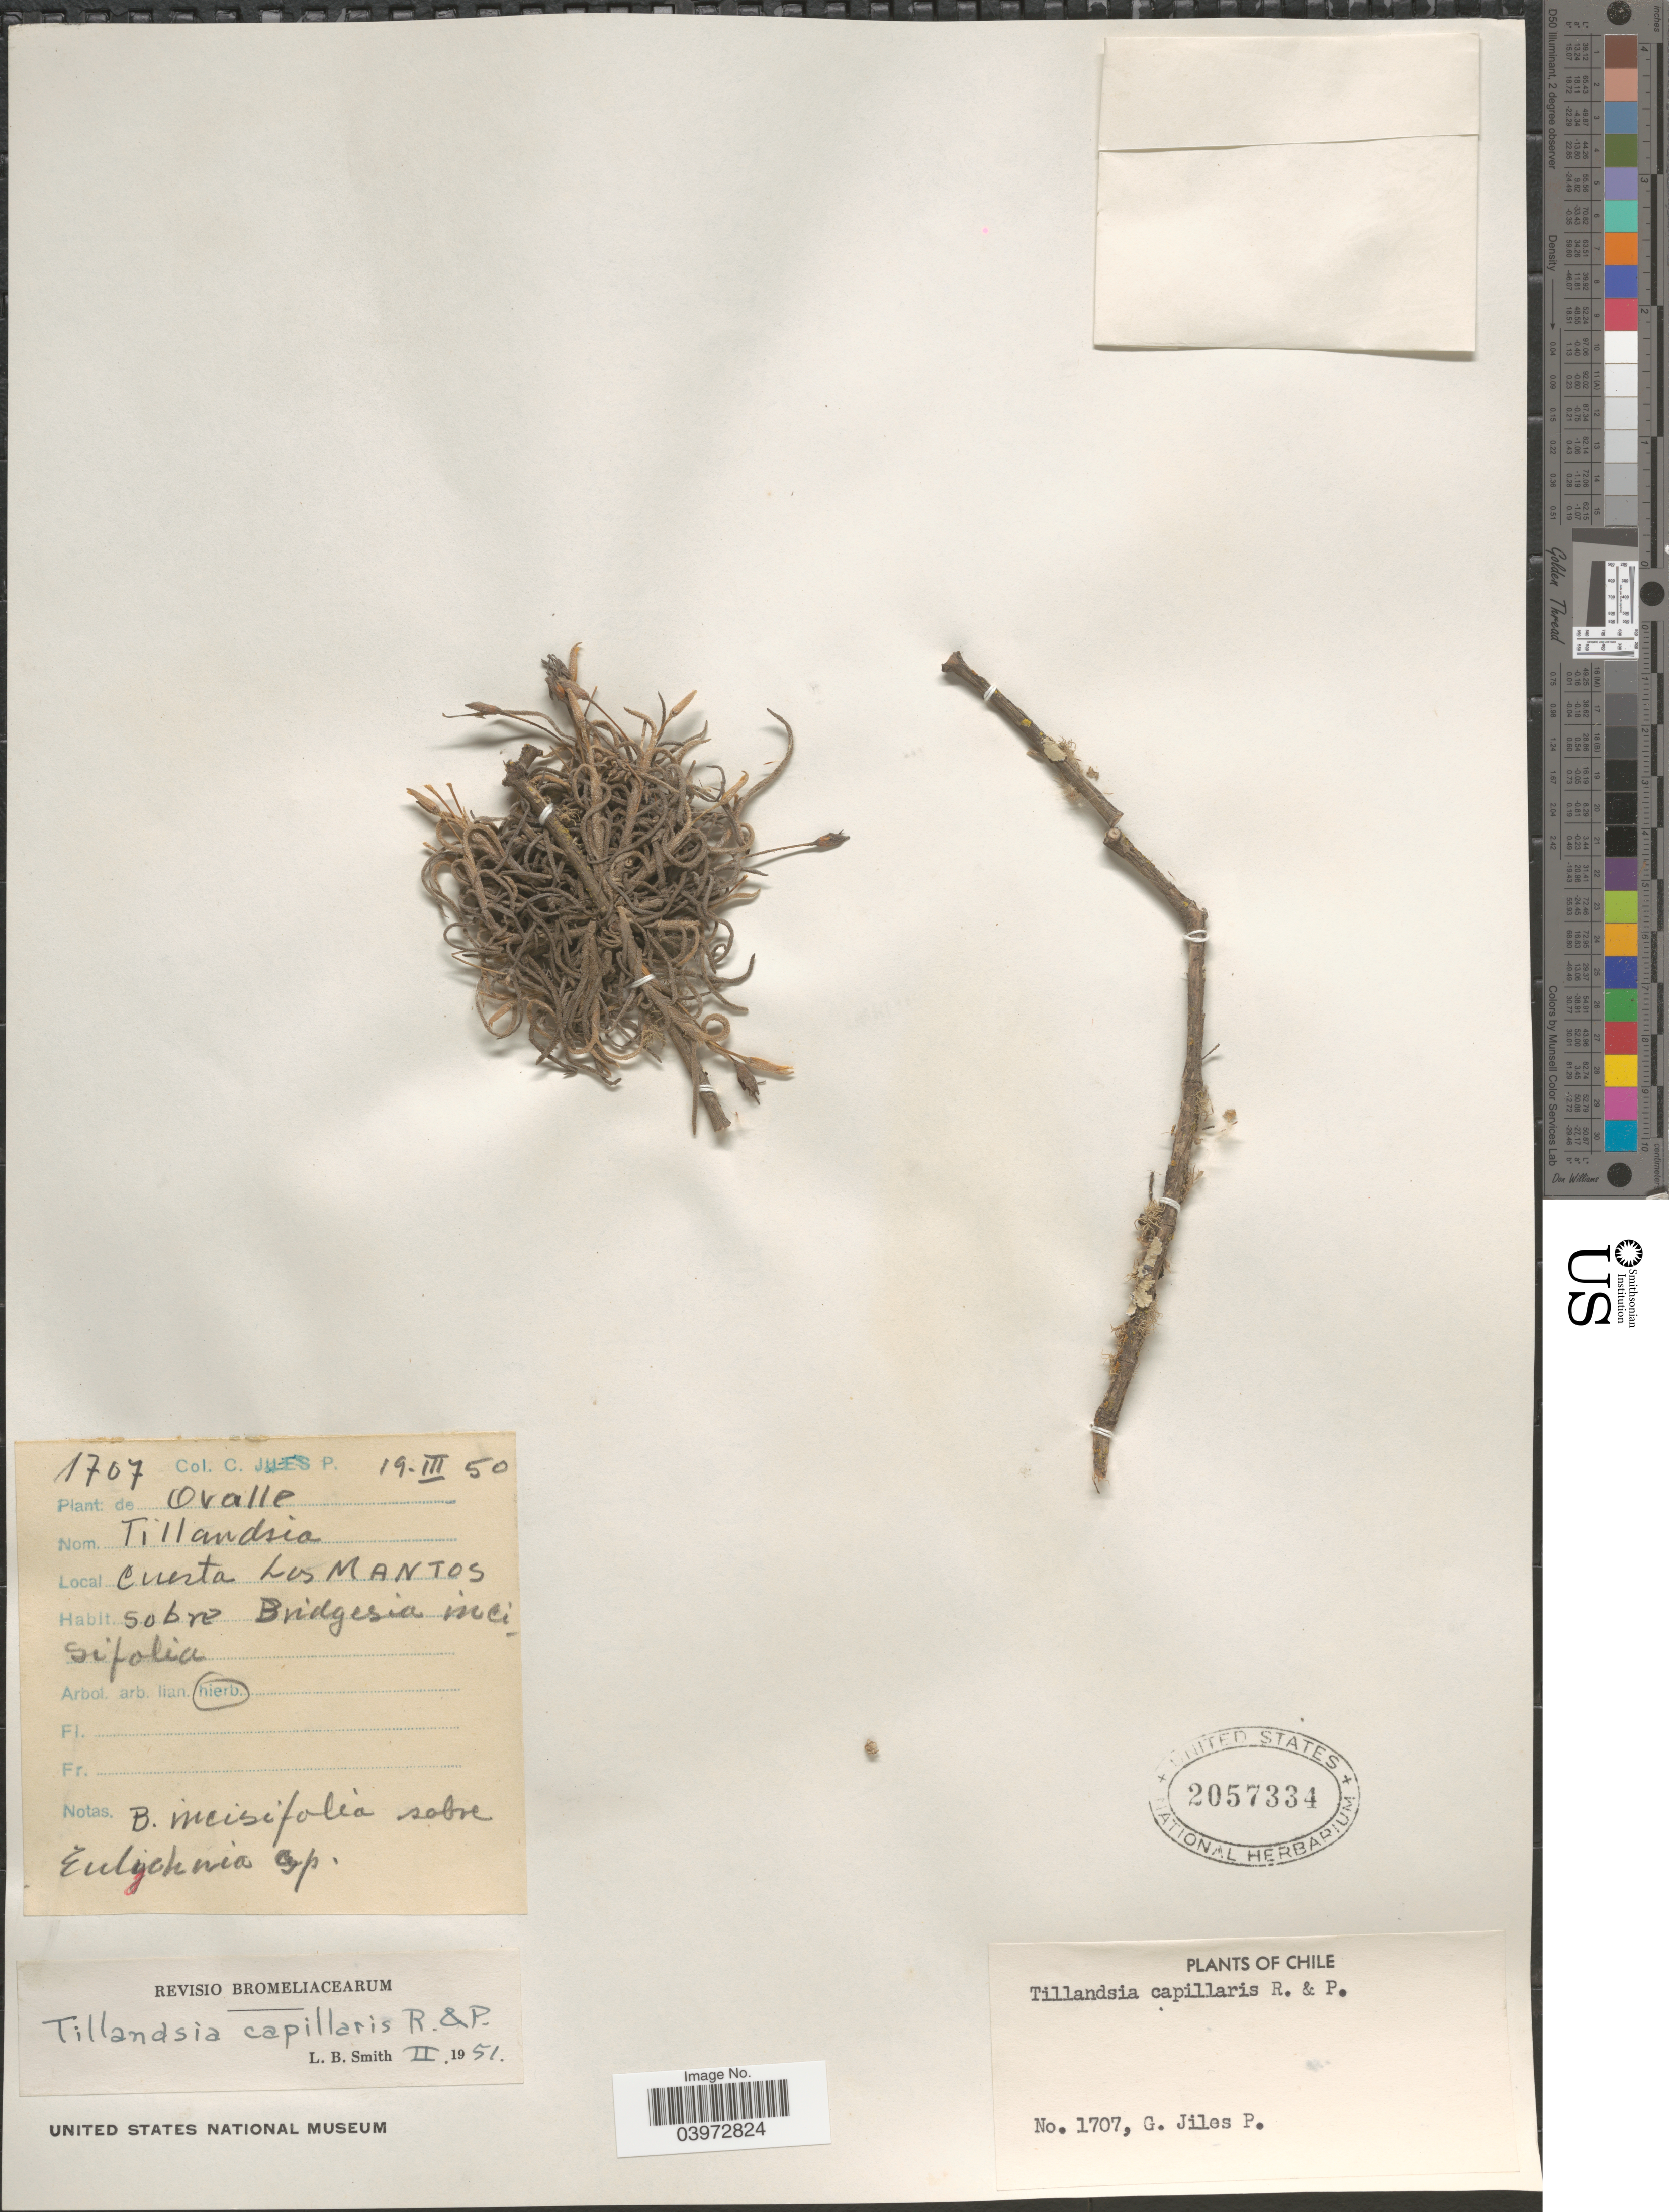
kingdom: Plantae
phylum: Tracheophyta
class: Liliopsida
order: Poales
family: Bromeliaceae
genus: Tillandsia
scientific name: Tillandsia capillaris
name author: Ruiz & Pav.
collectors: C. Jiles P.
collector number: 1707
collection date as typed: Transcribed d/m/y: 19/3/50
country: Chile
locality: Ovalle. Cuesta Los Mantos.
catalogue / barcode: US 2057334